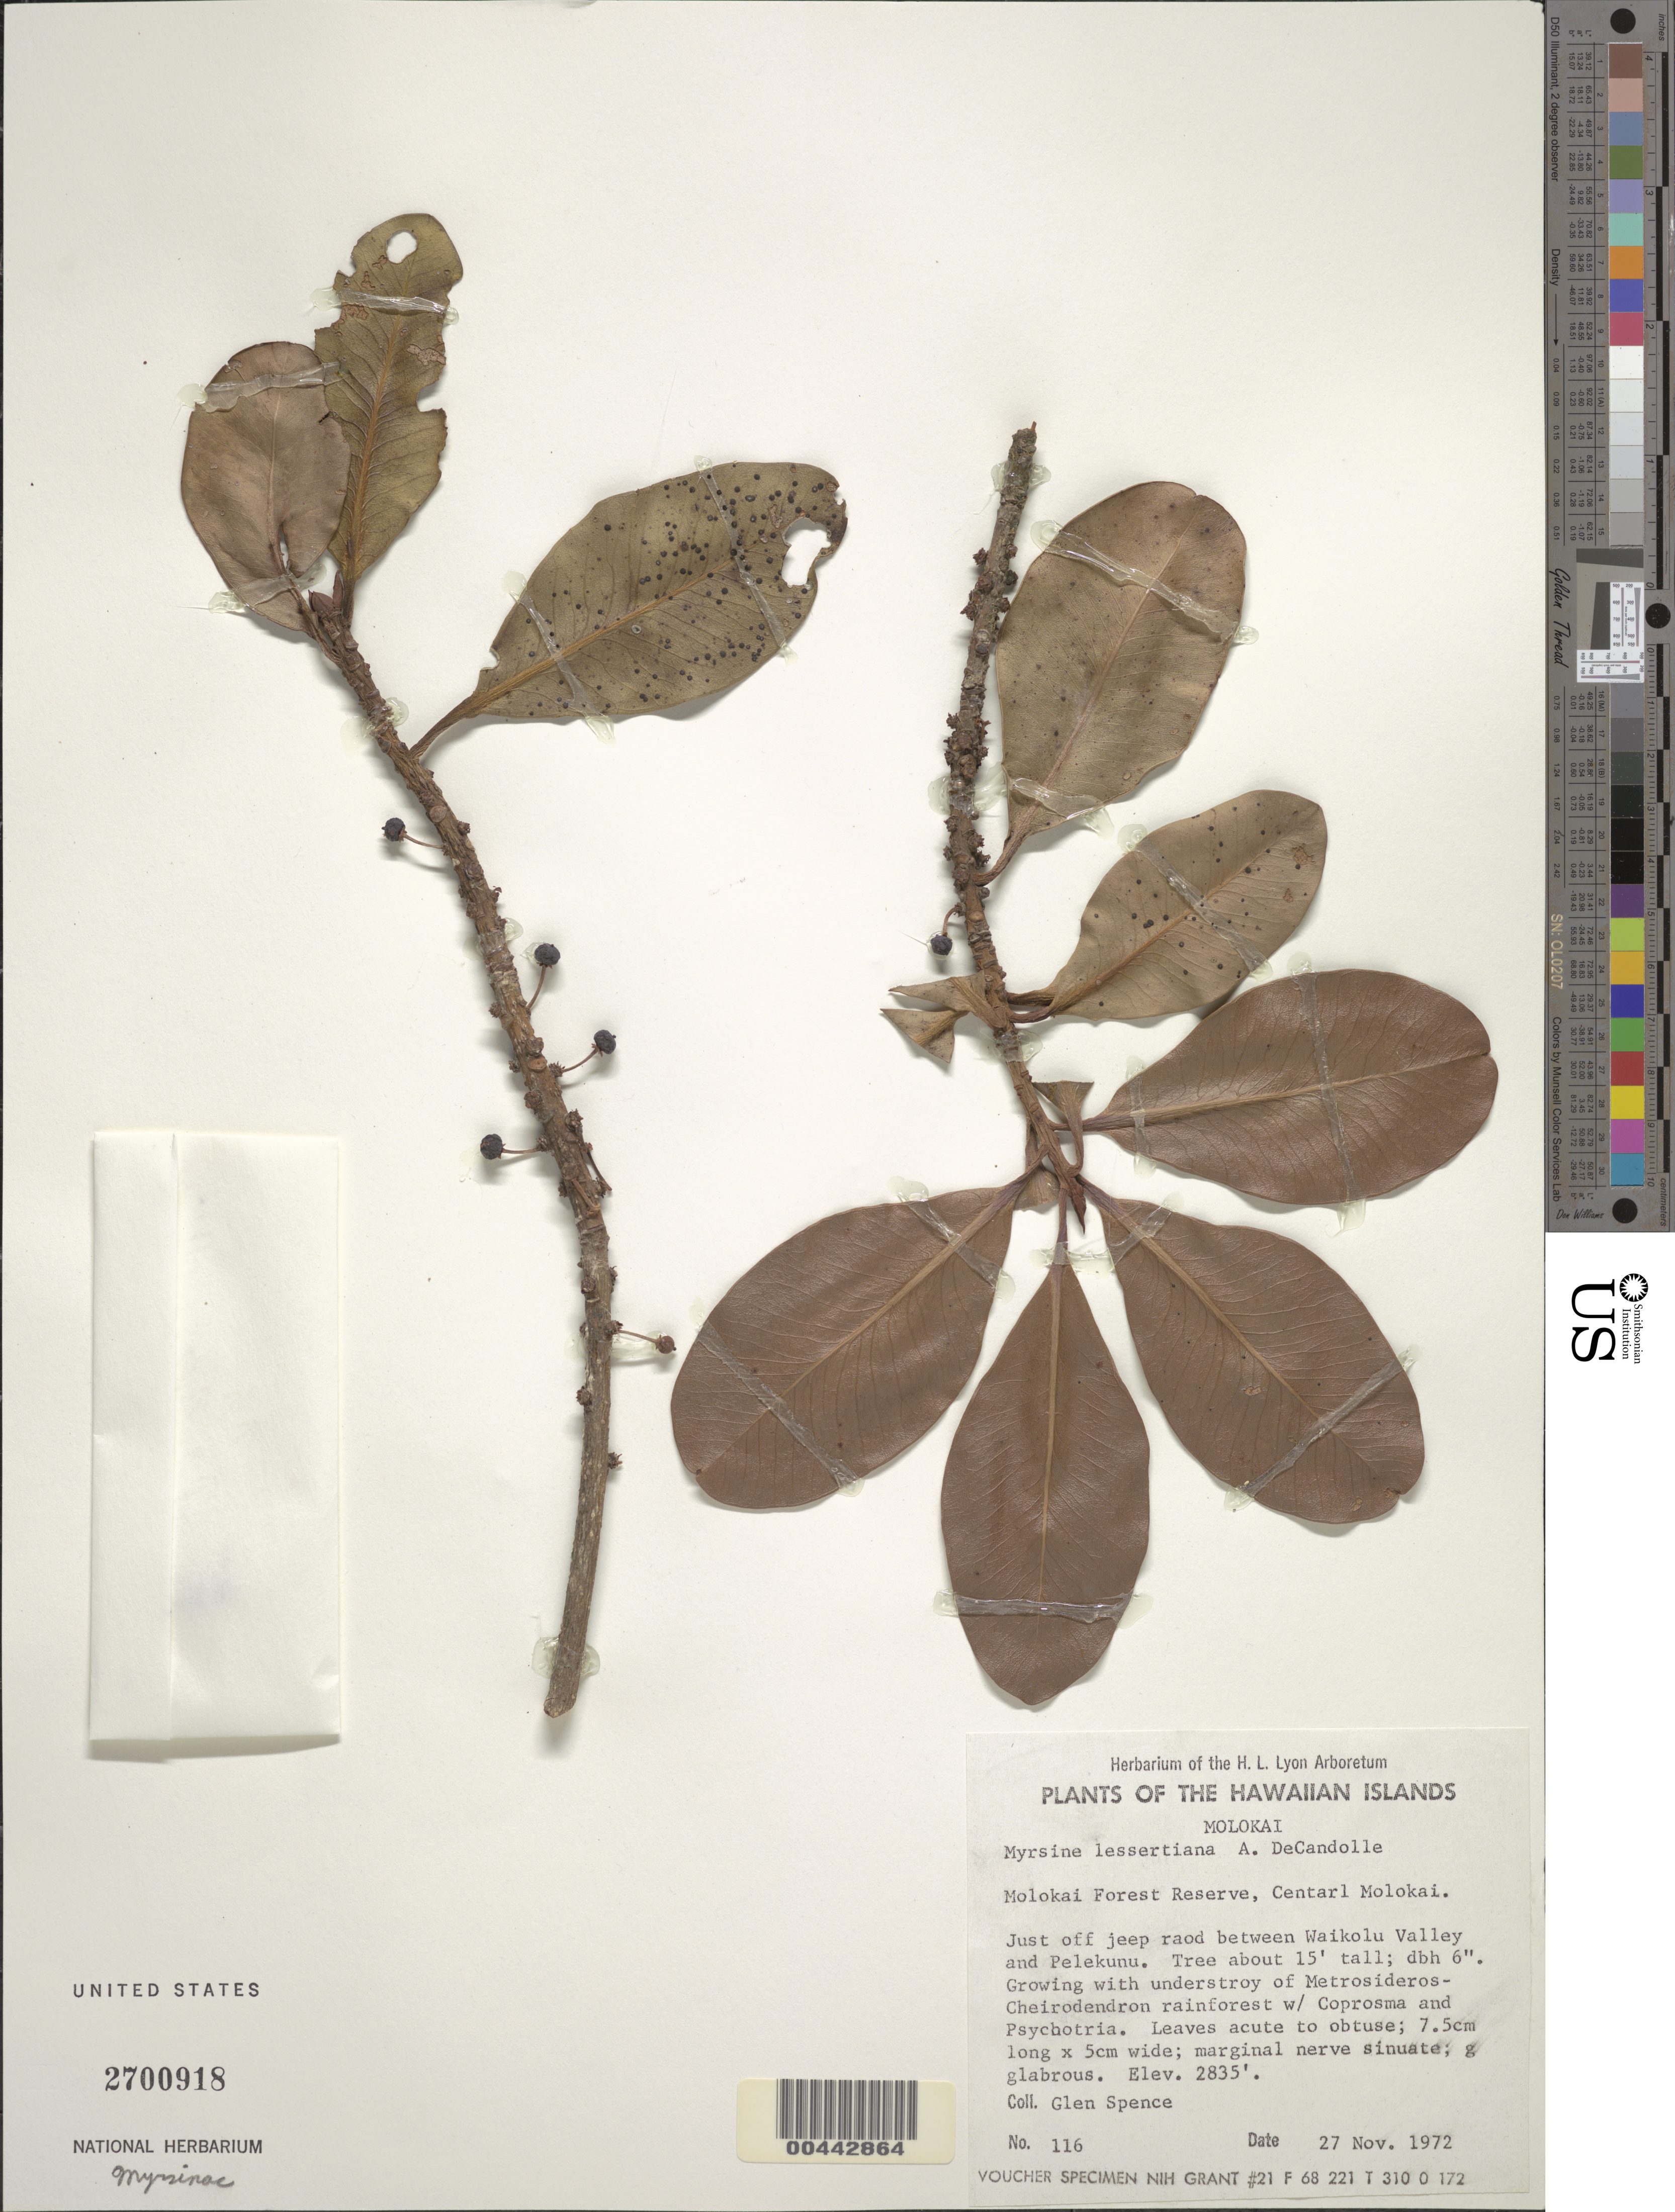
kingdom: Plantae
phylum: Tracheophyta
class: Magnoliopsida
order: Ericales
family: Primulaceae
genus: Myrsine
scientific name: Myrsine lessertiana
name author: A. DC.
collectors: G. Spence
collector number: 116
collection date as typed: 27 Nov 1972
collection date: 1972-11-27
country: United States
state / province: Hawaii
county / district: Maui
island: Moloka'i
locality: Central Molokai, Molokai Forest Reserve, just off jeep road between Waikolu Valley and Pelekunu.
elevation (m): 864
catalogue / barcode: US 2700918